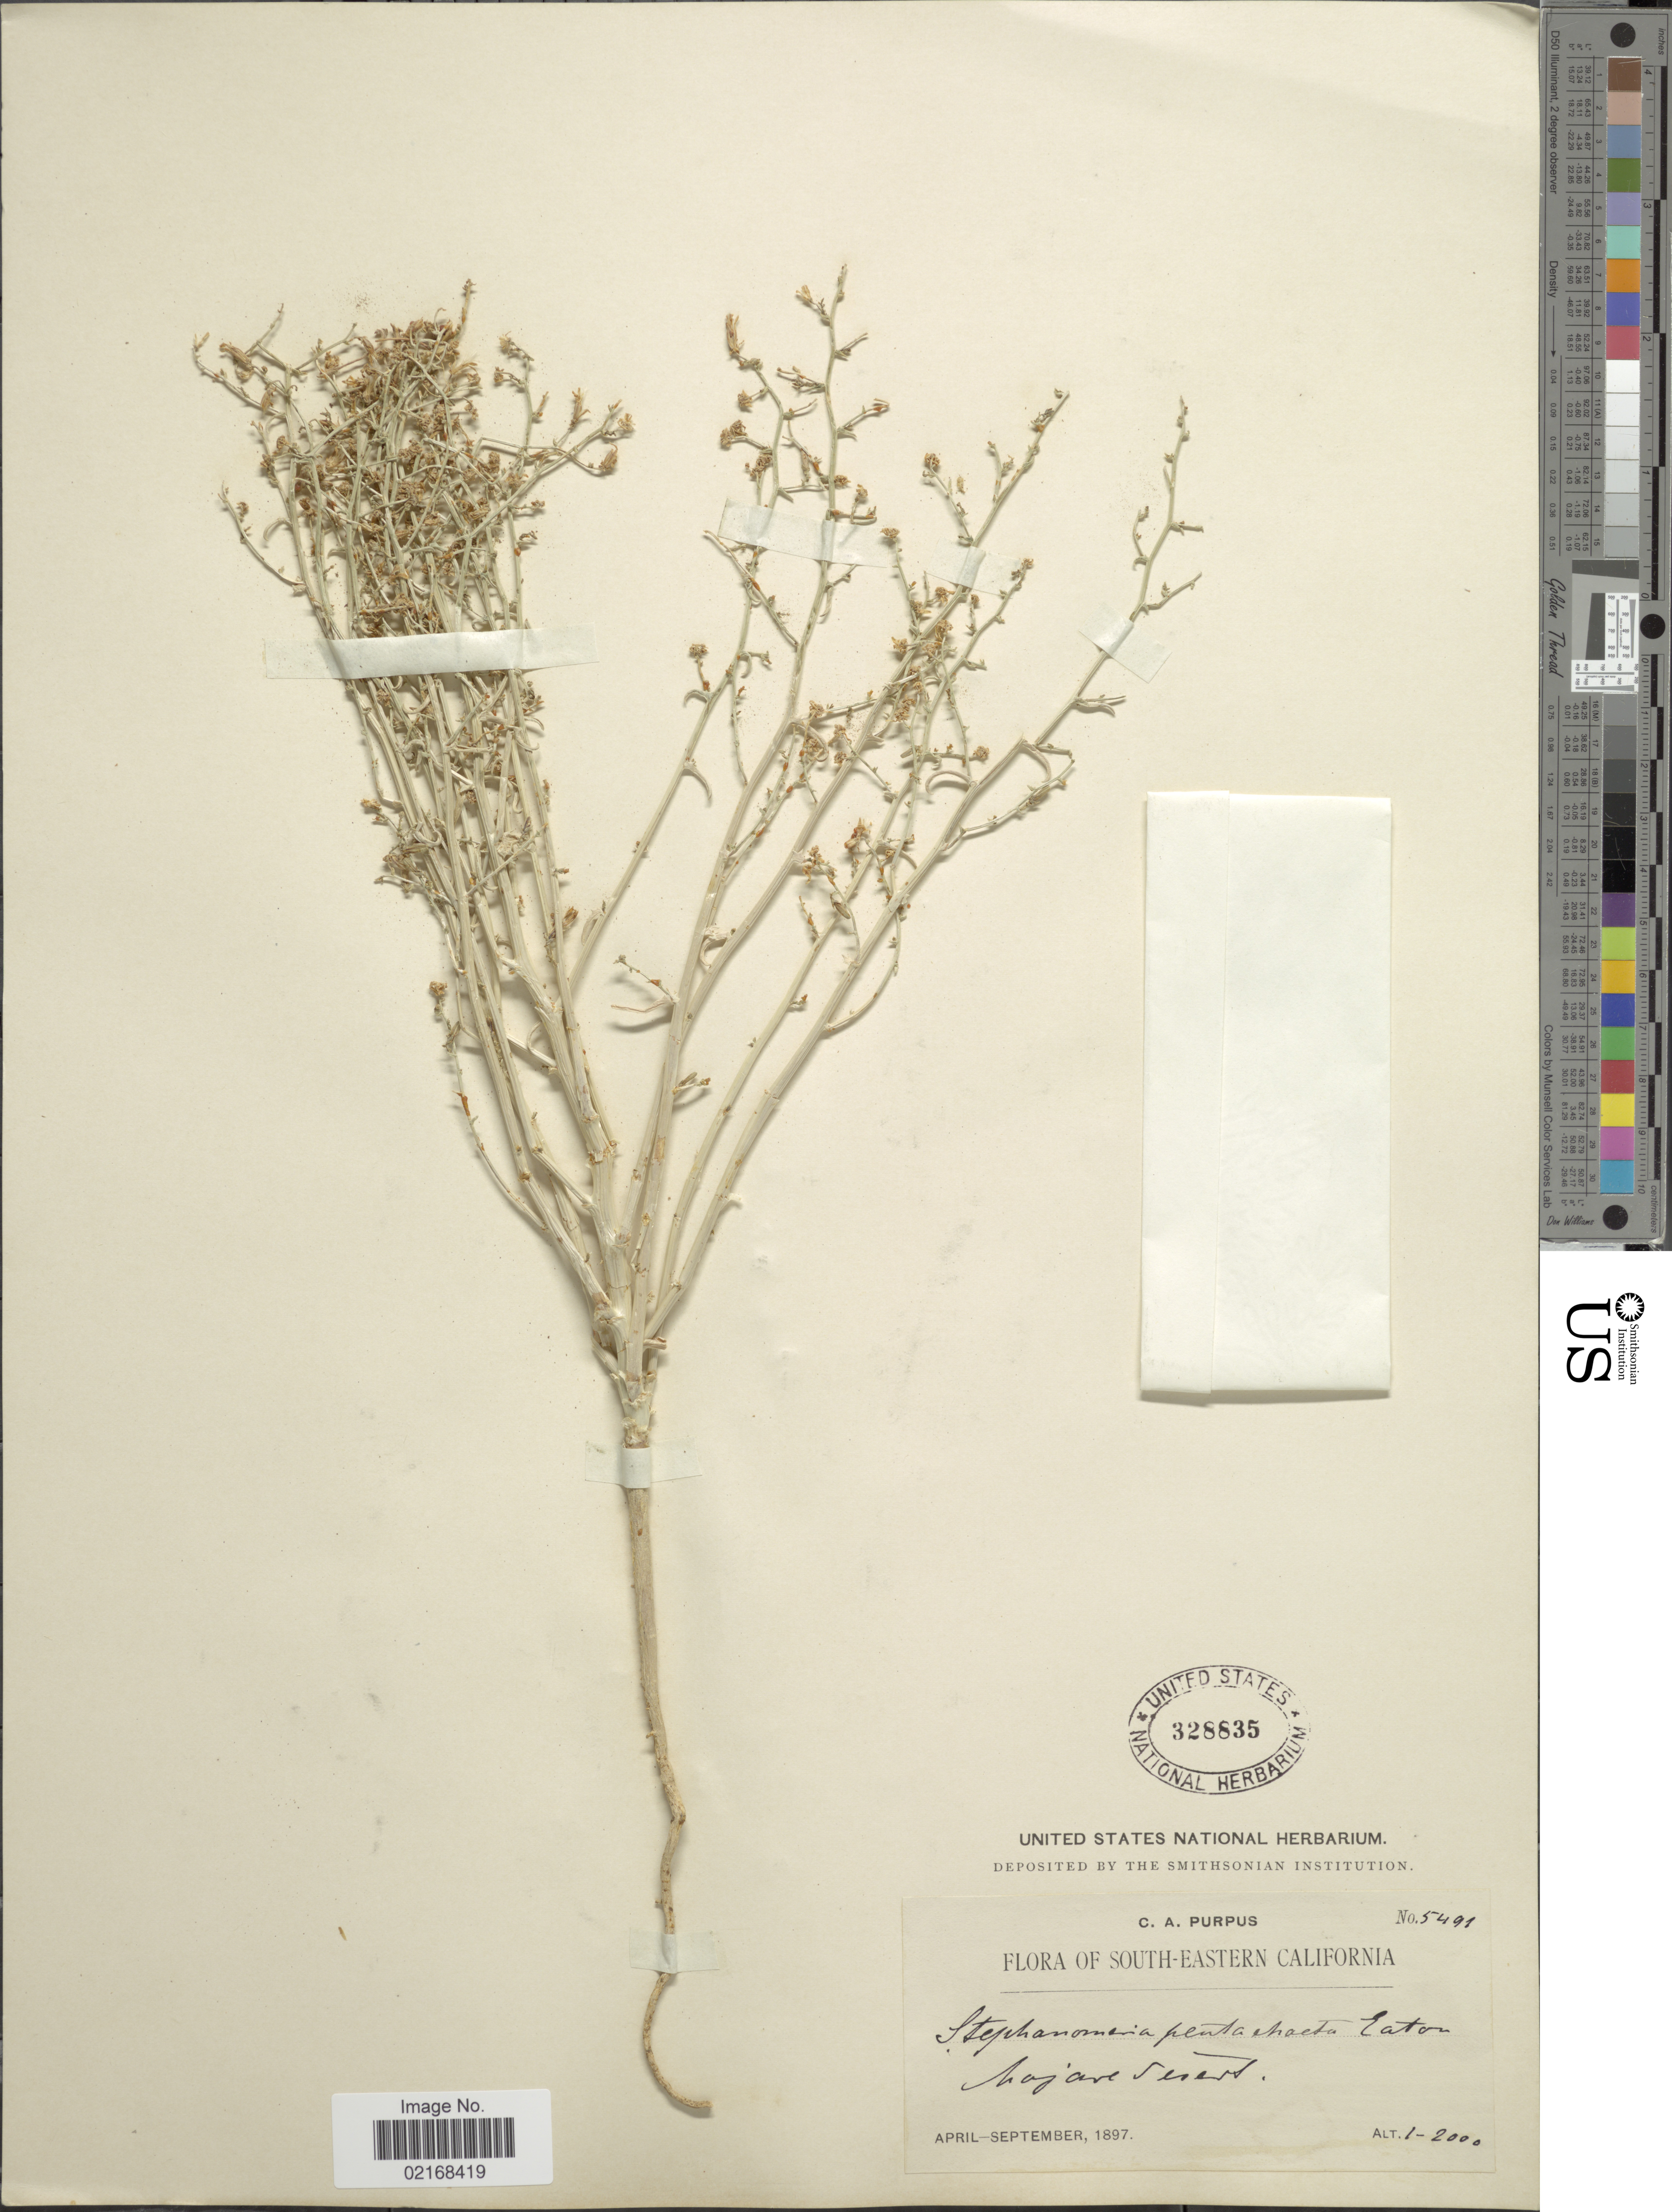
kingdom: Plantae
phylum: Tracheophyta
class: Magnoliopsida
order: Asterales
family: Asteraceae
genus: Stephanomeria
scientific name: Stephanomeria exigua subsp. exigua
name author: Nutt.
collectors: C. A. Purpus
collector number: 5491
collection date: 1897-04/1897-09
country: United States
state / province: California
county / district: San Bernardino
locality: South-Eastern California, Mojave Desert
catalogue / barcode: US 328835